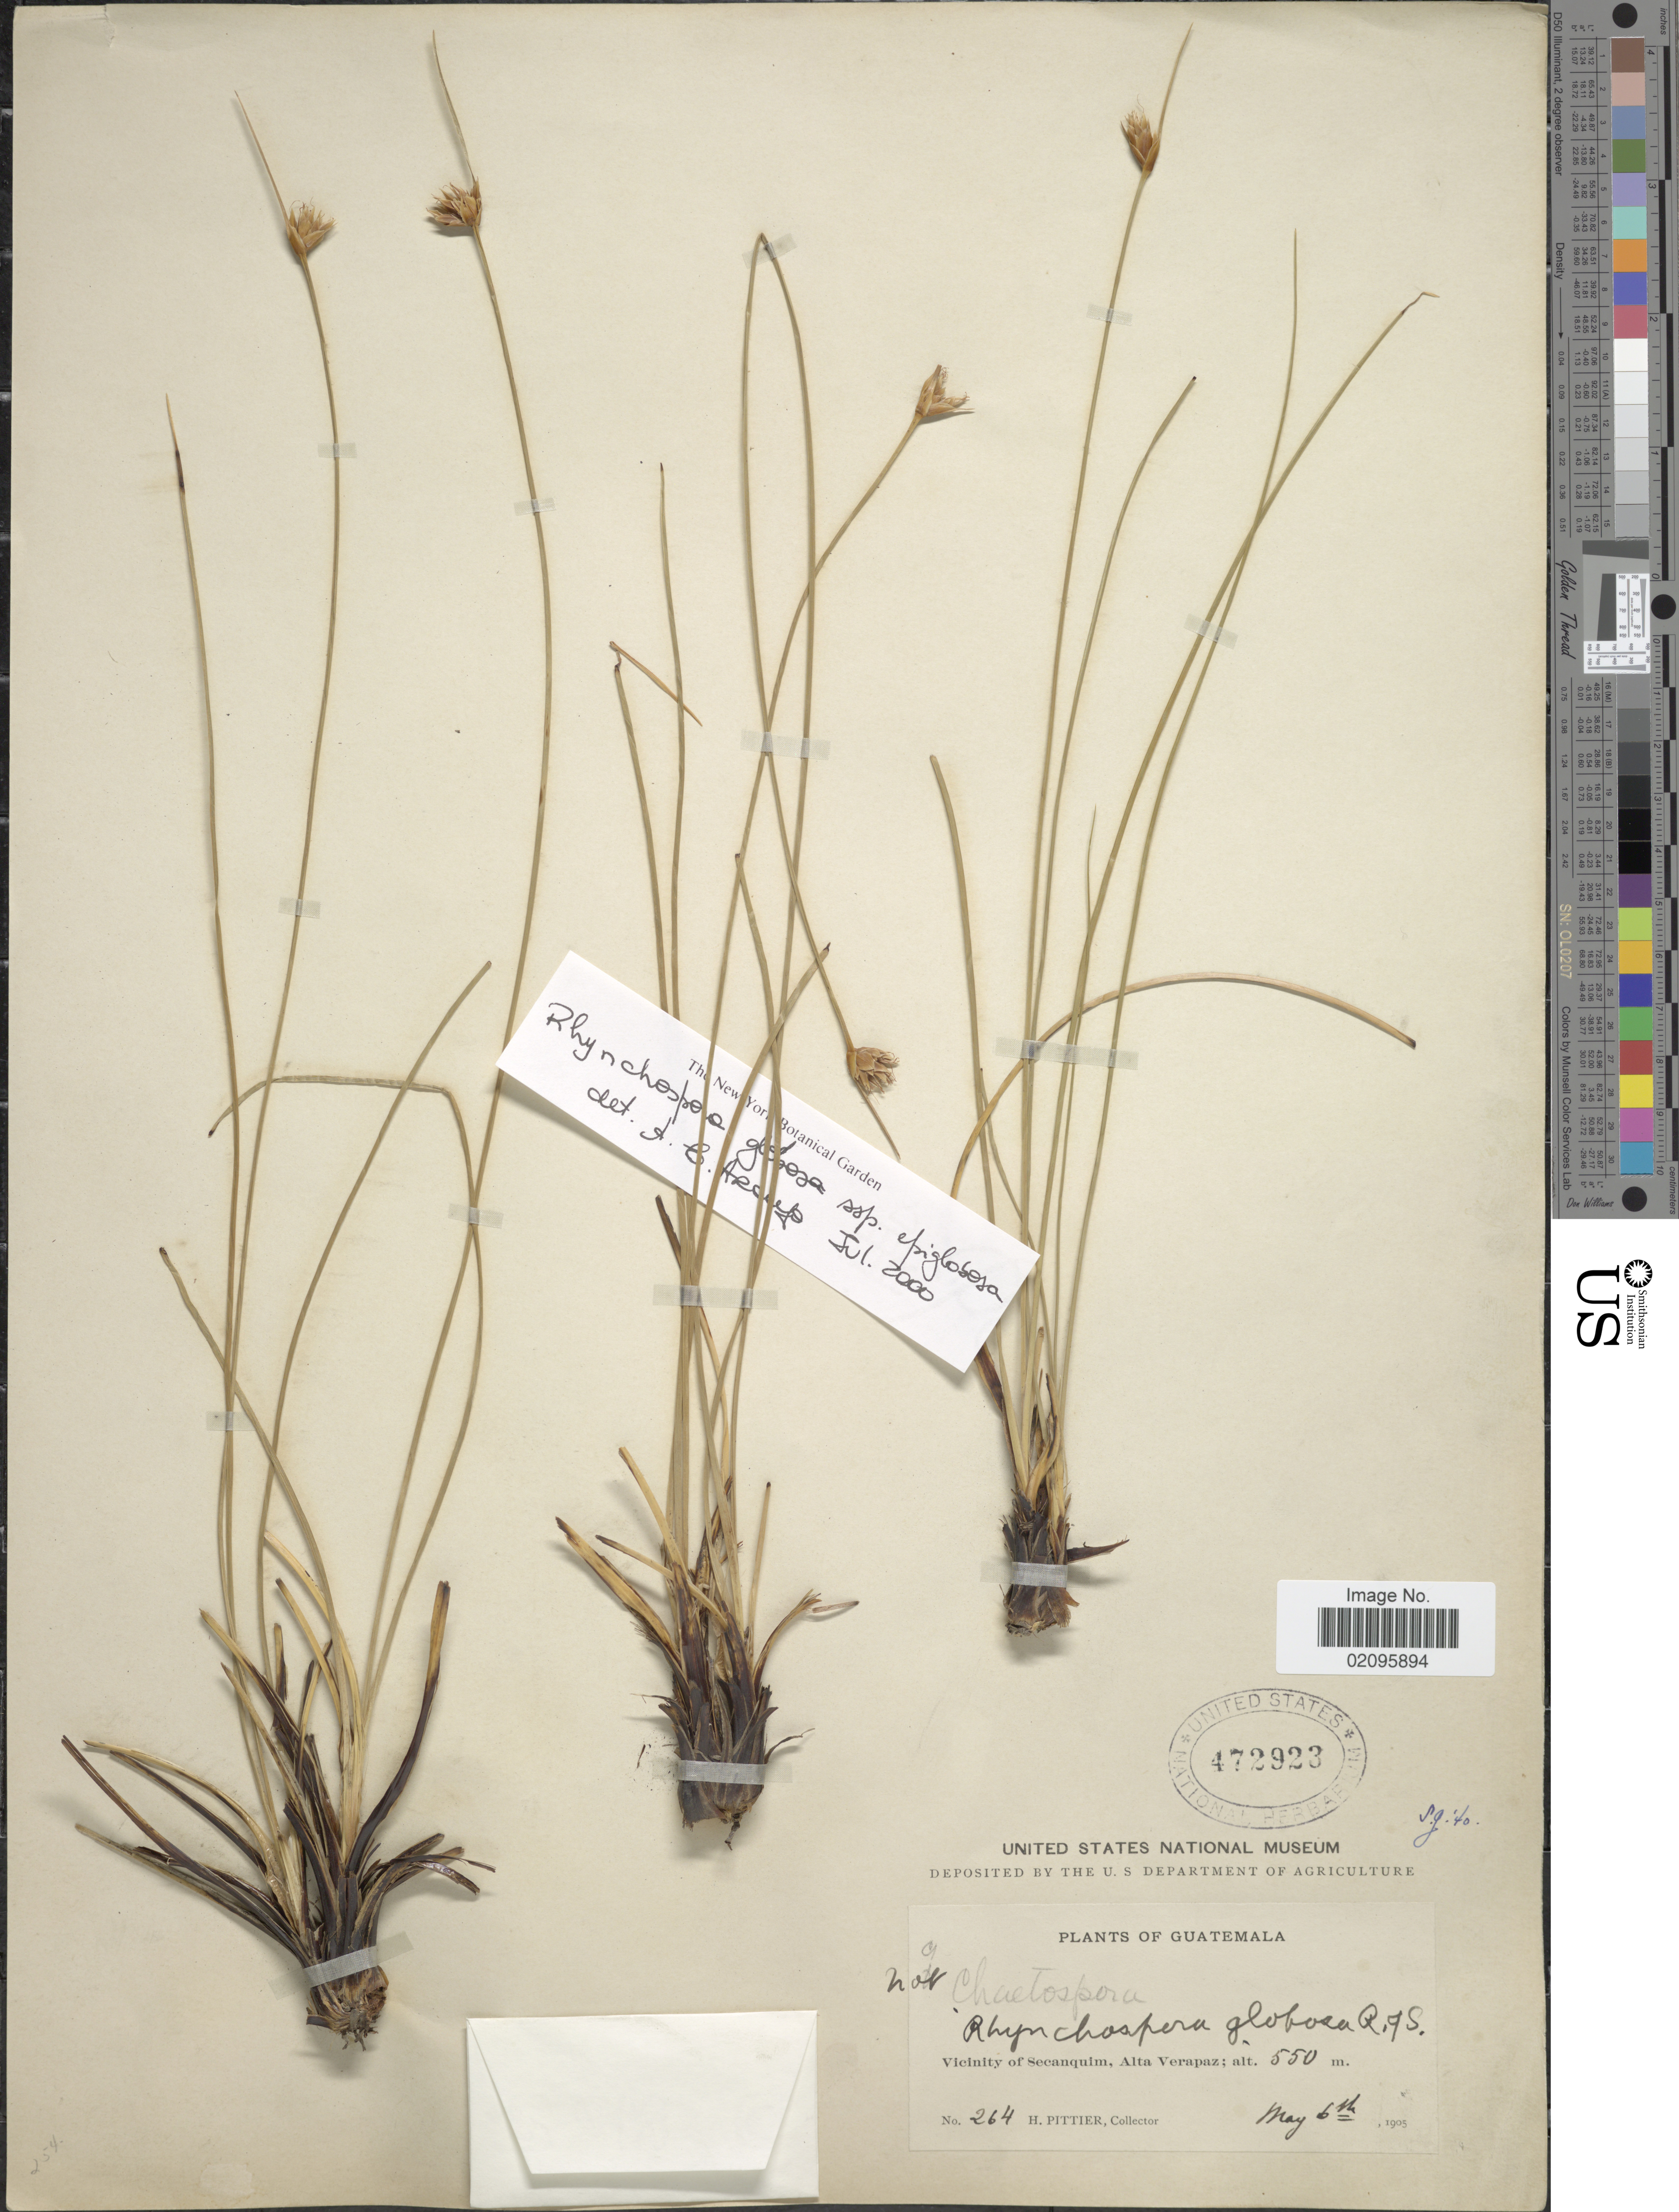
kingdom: Plantae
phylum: Tracheophyta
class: Liliopsida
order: Poales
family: Cyperaceae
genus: Rhynchospora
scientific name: Rhynchospora globosa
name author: (Kunth) Roem. & Schult.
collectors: H. F. Pittier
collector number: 264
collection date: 1905-05-06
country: Guatemala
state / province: Alta Verapaz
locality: Vicinity of Secanquim.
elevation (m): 550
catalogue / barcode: US 472923